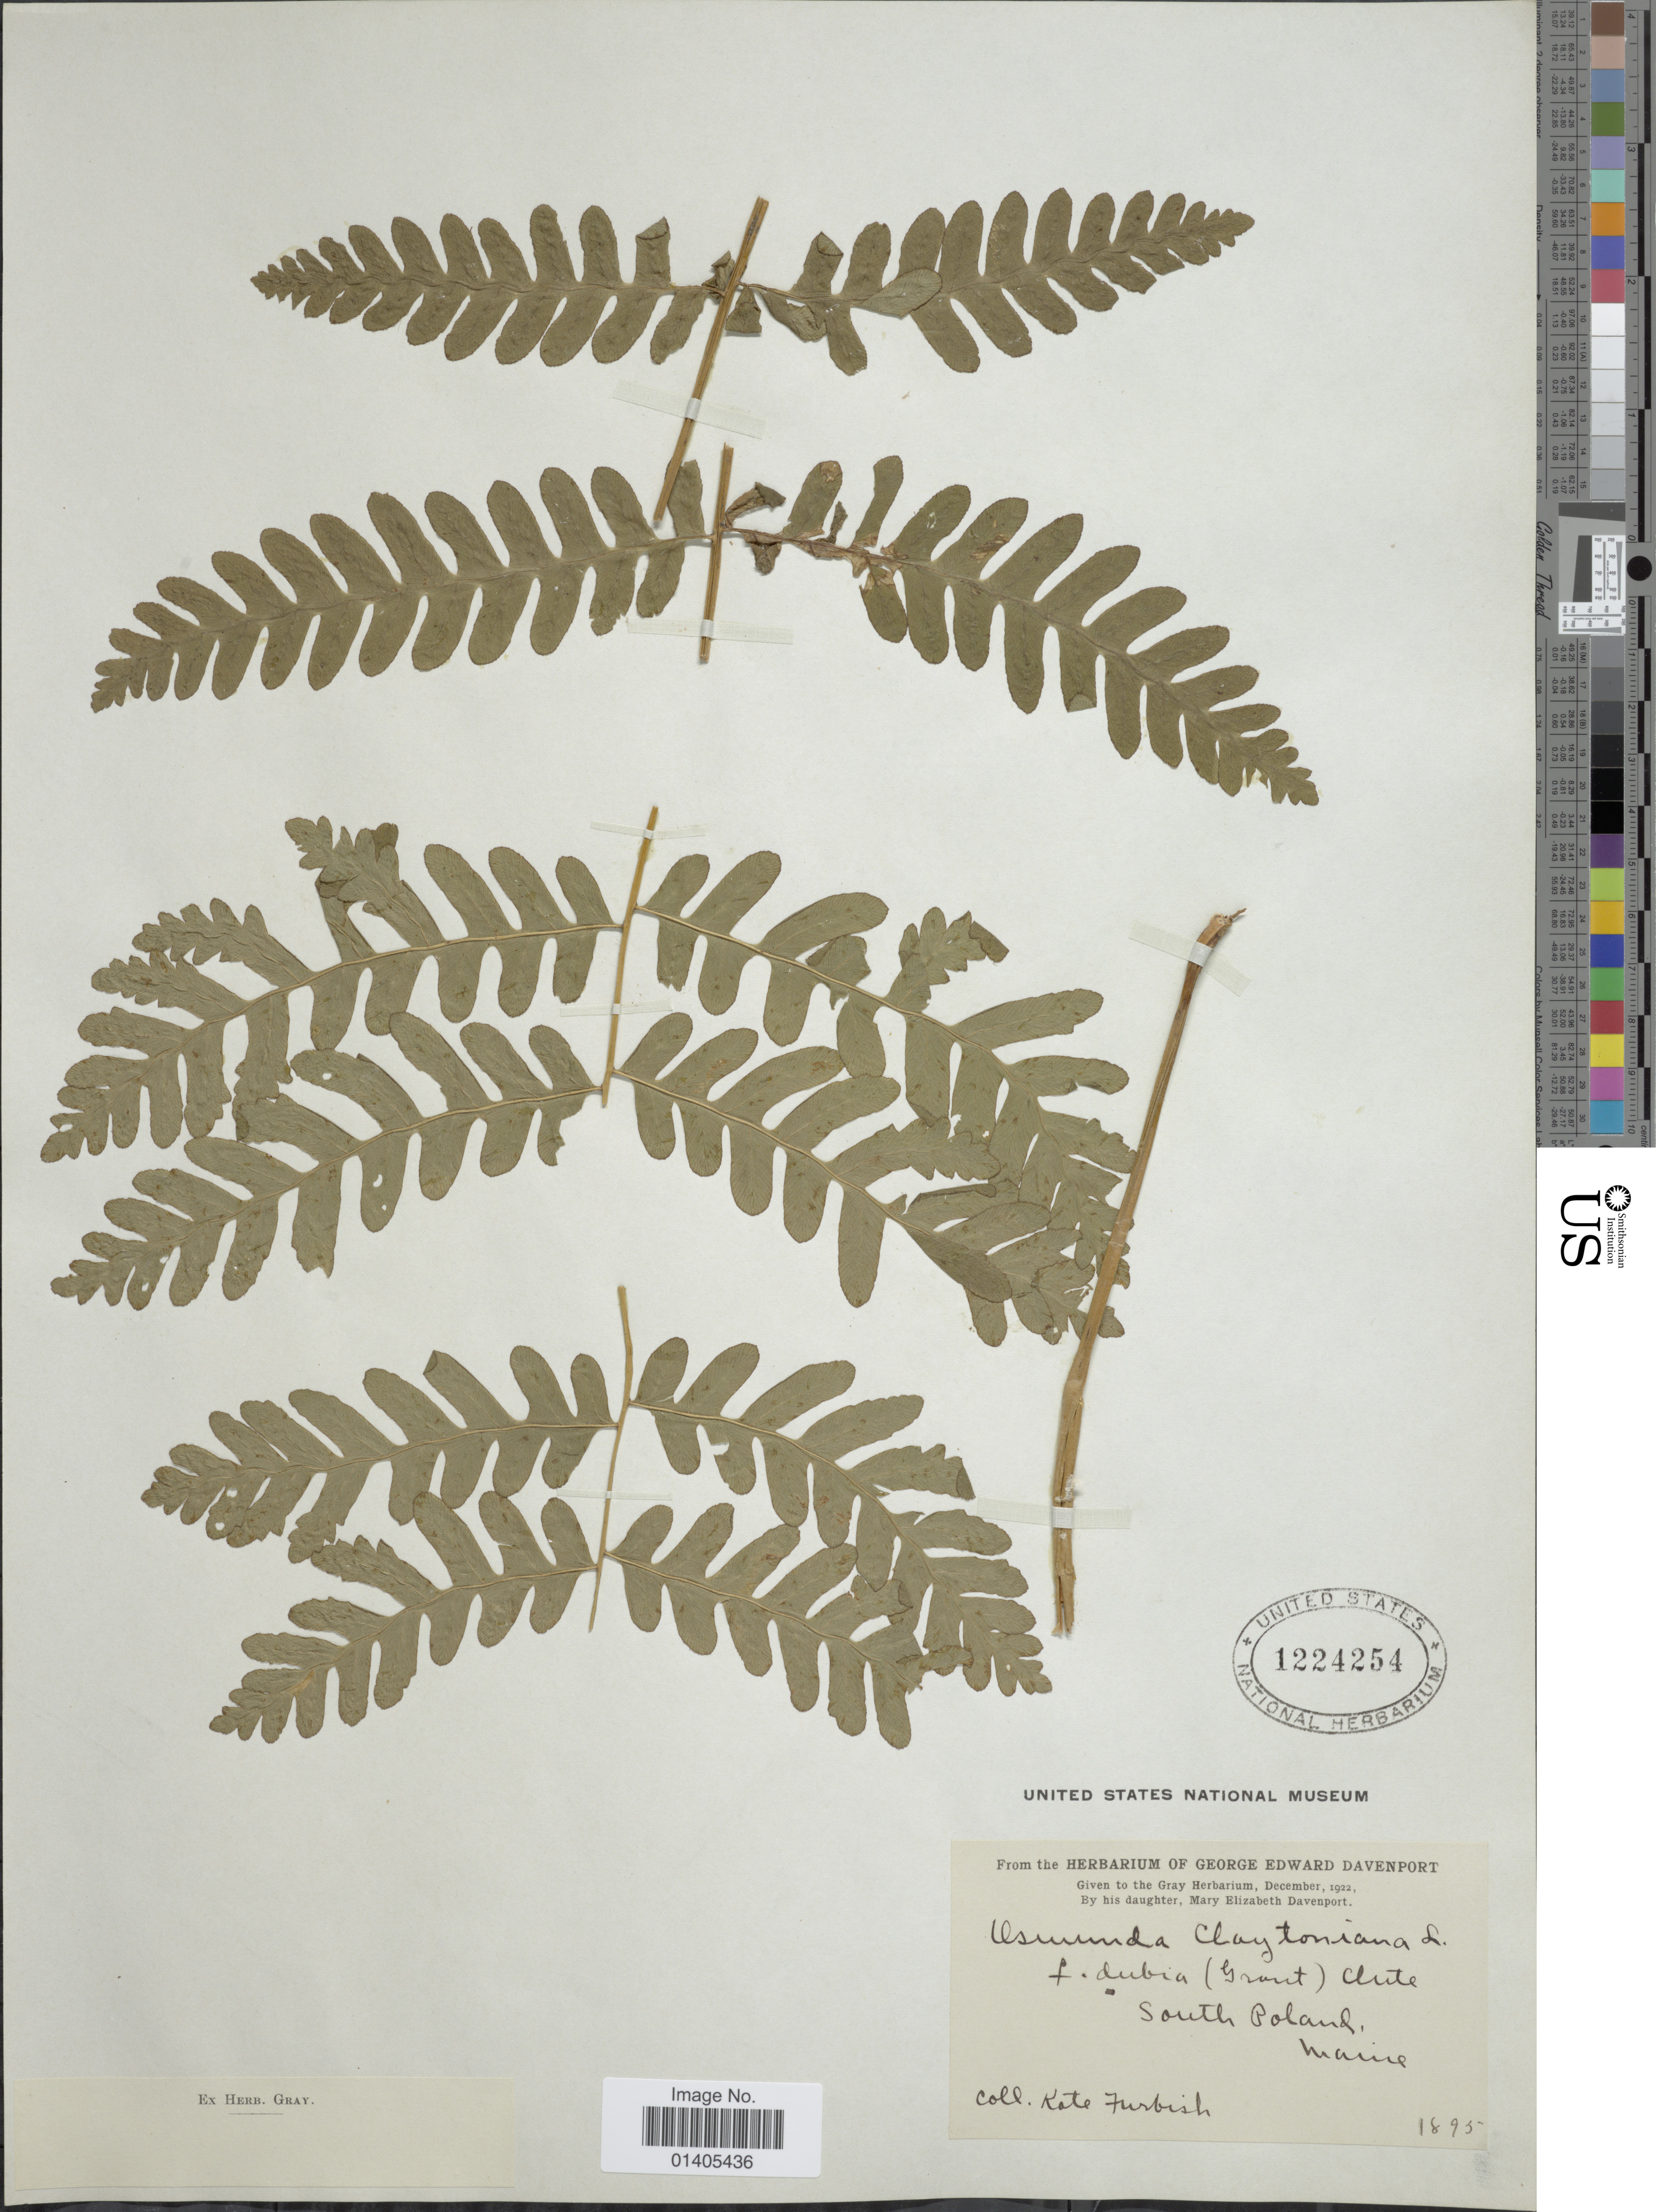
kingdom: Plantae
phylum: Tracheophyta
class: Polypodiopsida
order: Osmundales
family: Osmundaceae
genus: Osmunda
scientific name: Osmunda claytoniana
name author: (L.) Tagawa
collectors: K. Furbish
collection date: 1895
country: United States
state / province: Maine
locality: South Poland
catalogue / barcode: US 1224254